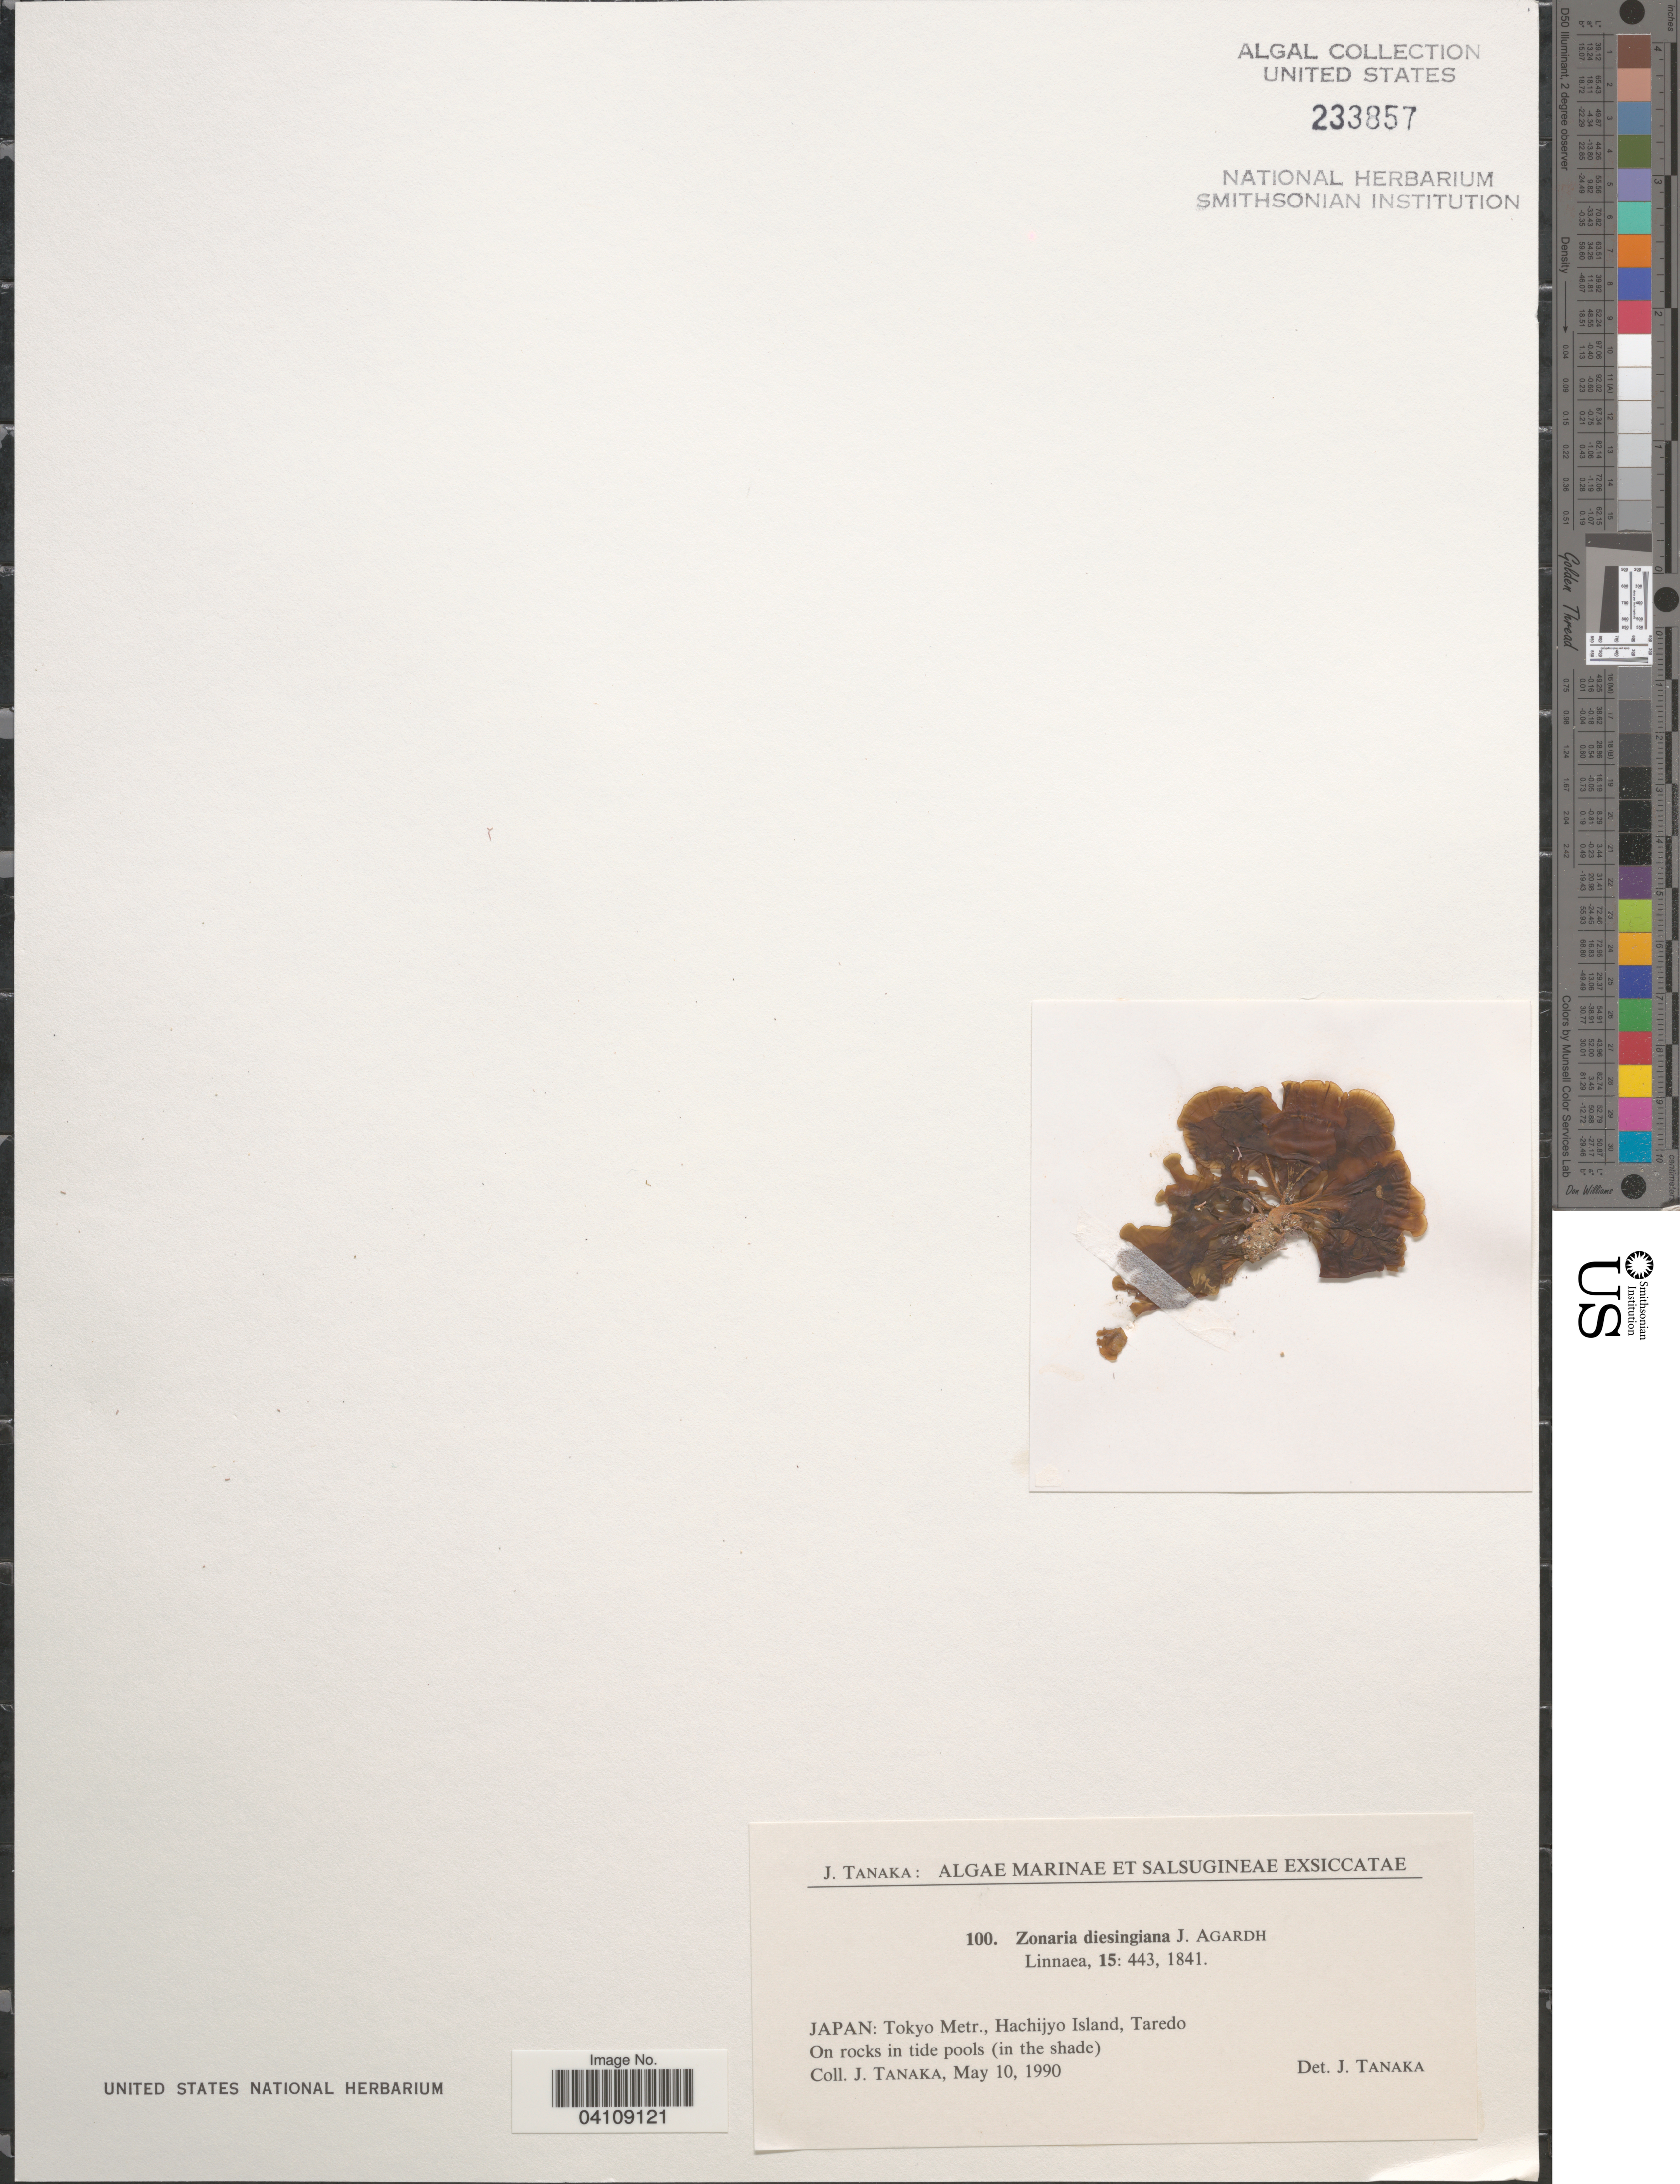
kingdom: Chromista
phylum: Ochrophyta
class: Phaeophyceae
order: Dictyotales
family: Dictyotaceae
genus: Zonaria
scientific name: Zonaria diesingiana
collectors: J. Tanaka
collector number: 100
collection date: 1990-05-10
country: Japan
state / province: Tokyo, Federal City of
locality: Tokyo Metr., Hachijyo Island, Taredo.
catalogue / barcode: US 233857